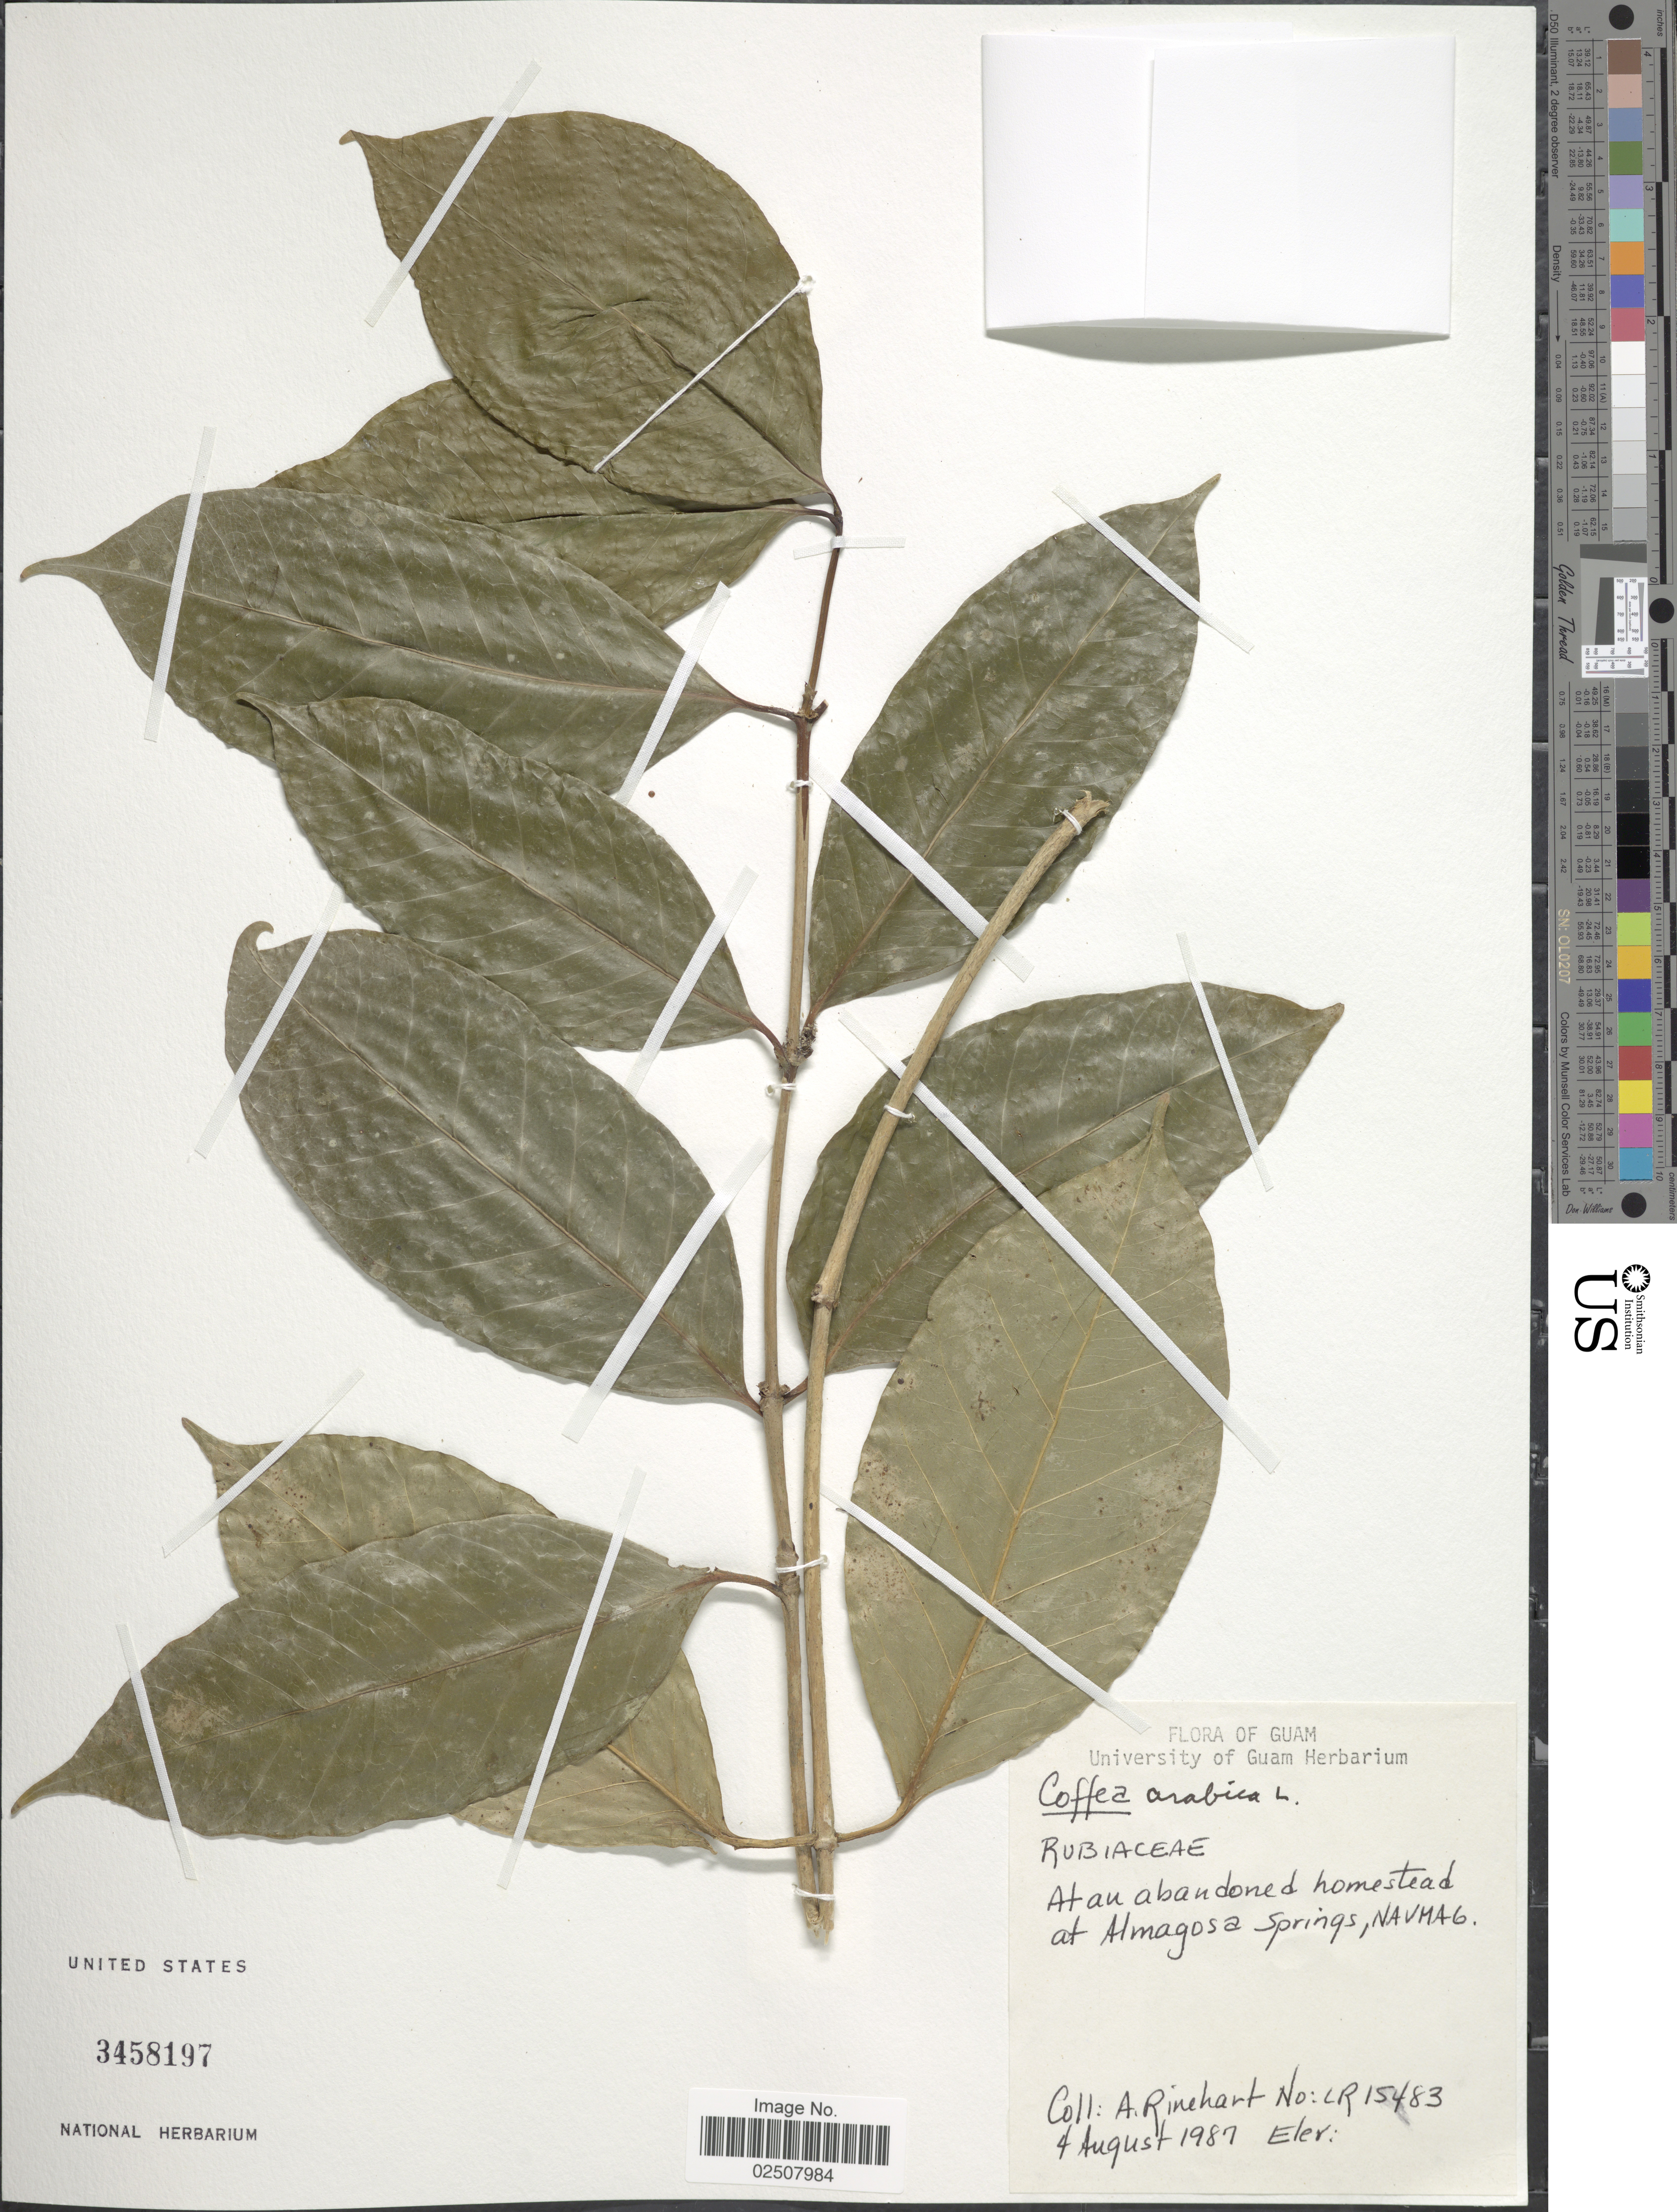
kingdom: Plantae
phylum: Tracheophyta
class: Magnoliopsida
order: Gentianales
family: Rubiaceae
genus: Coffea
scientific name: Coffea arabica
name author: L.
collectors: A. Rinehart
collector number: LR 15483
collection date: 1987-08-04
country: Guam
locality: At an abandoned homestead at Almagosa Springs, NAVMAG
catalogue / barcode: US 3458197